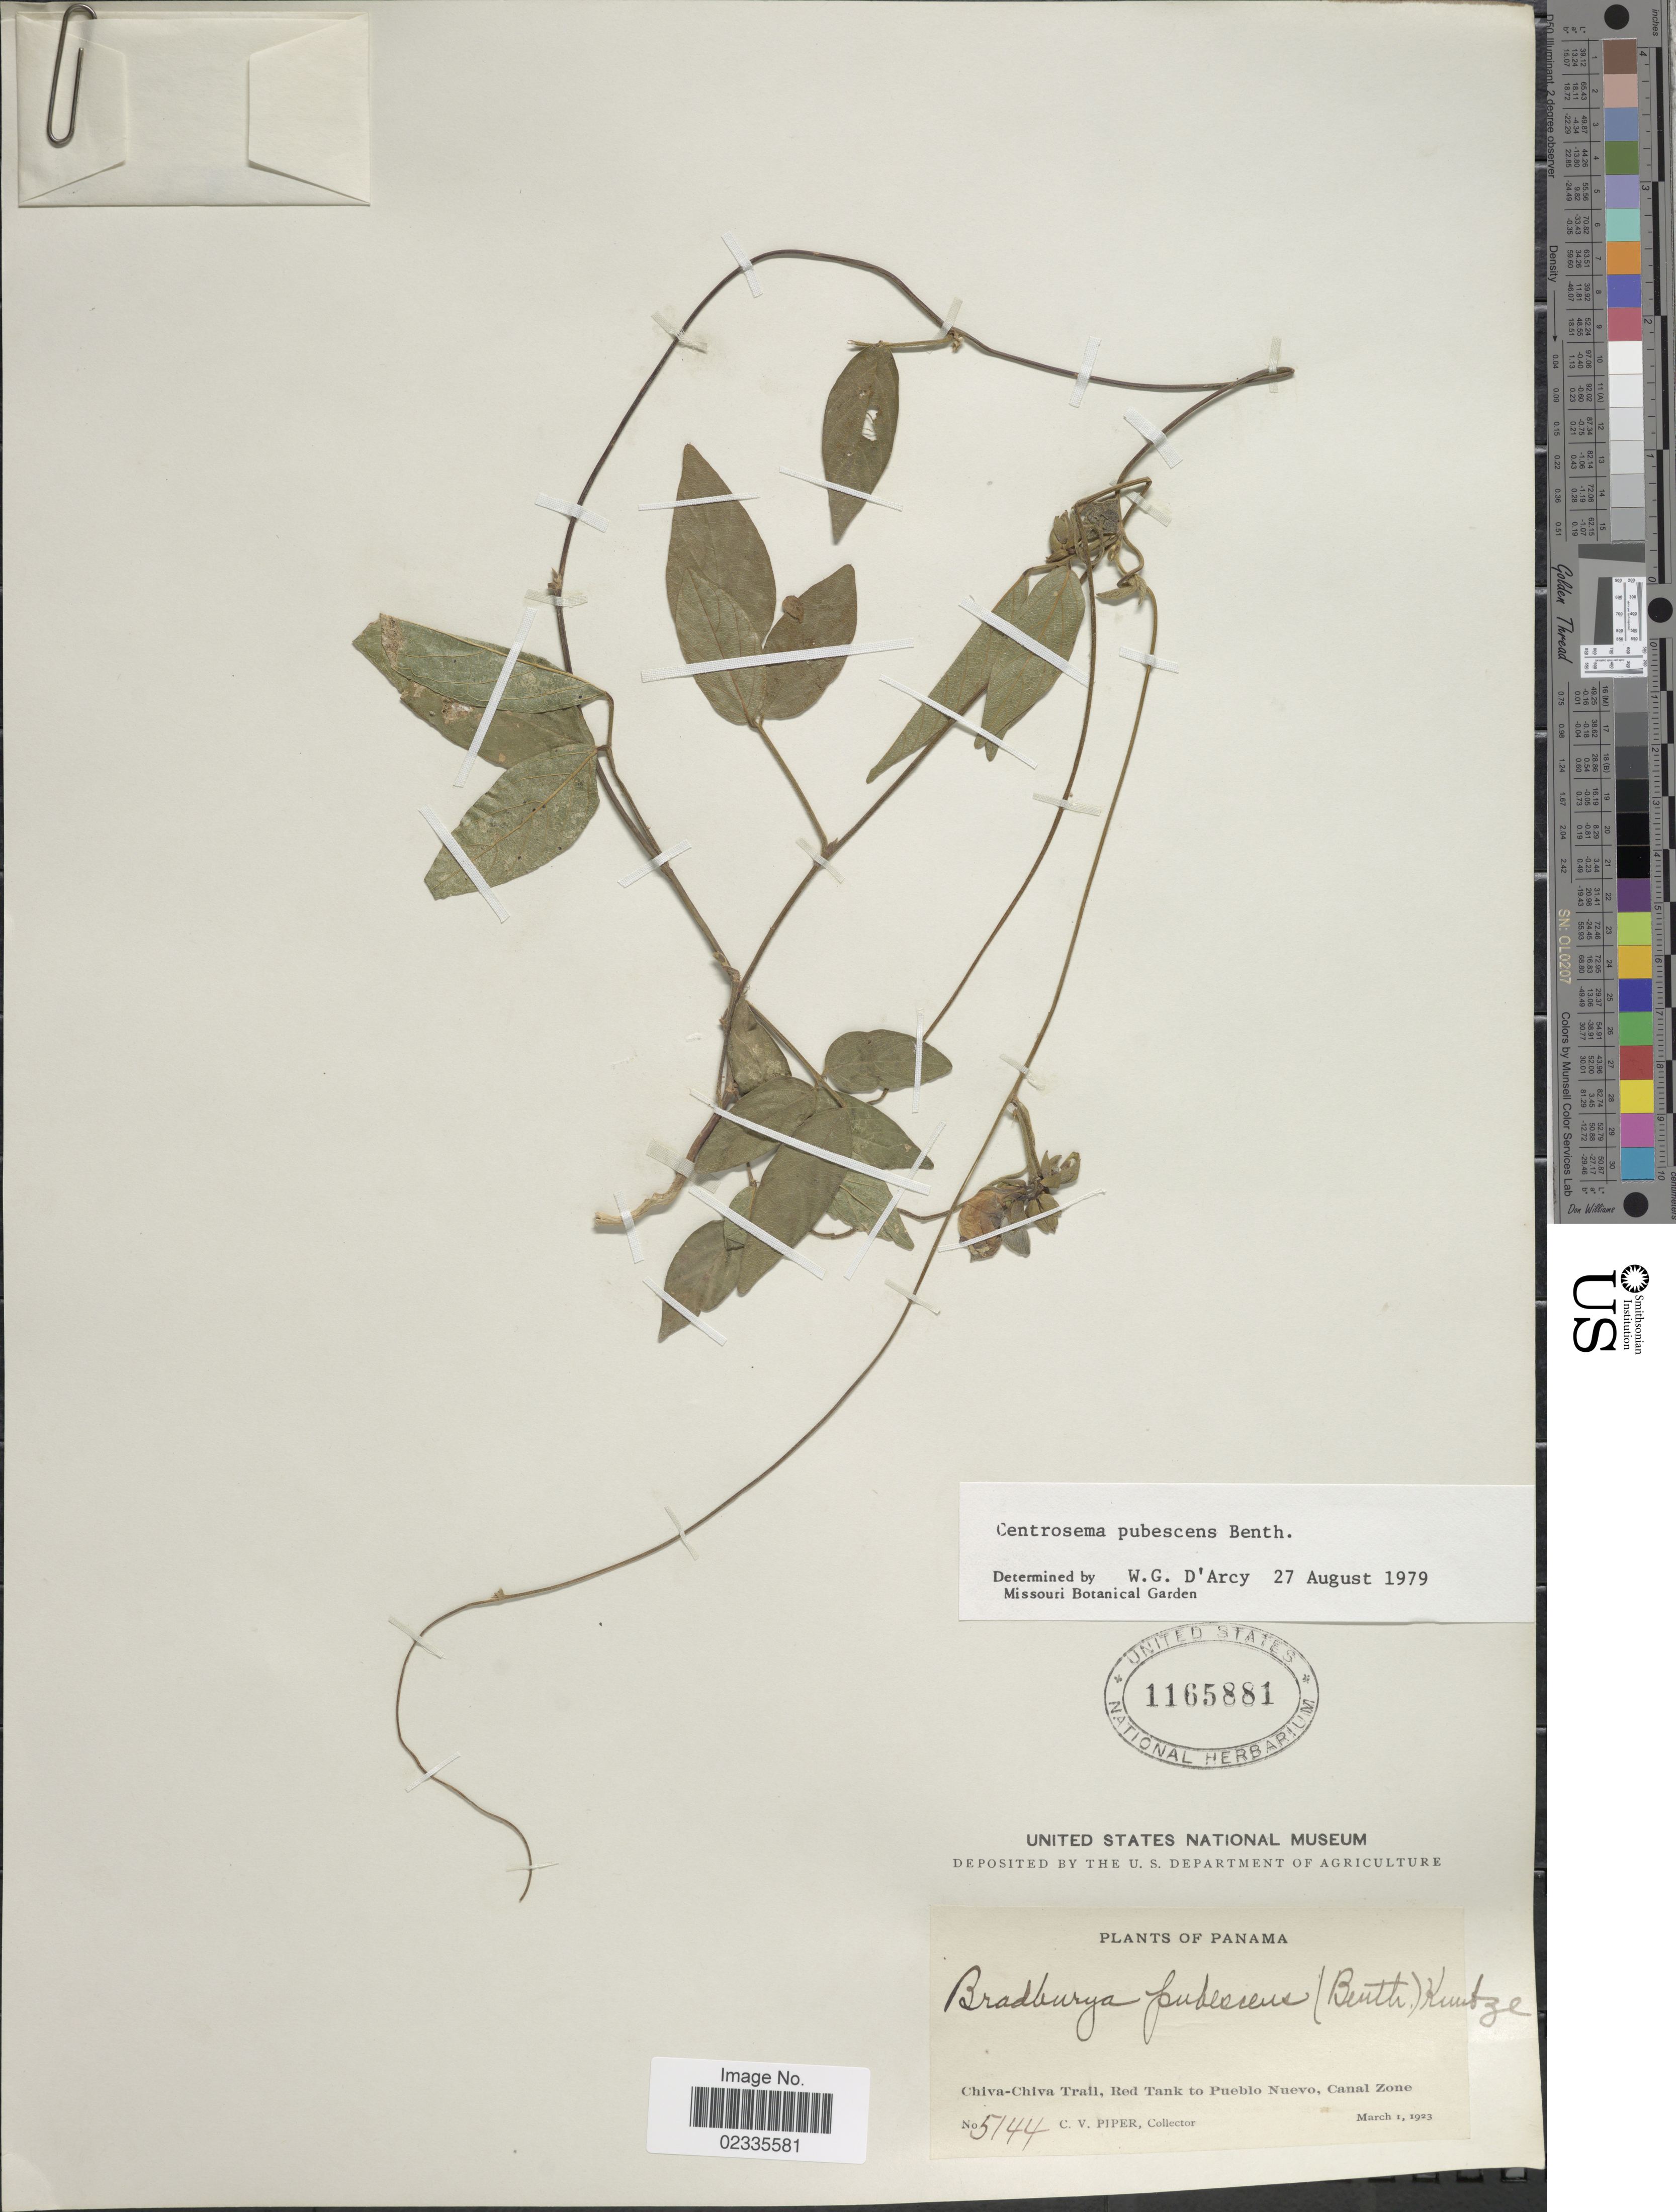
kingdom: Plantae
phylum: Tracheophyta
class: Magnoliopsida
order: Fabales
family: Fabaceae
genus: Centrosema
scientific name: Centrosema pubescens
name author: Benth.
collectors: C. V. Piper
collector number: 5144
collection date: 1923-03-01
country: Panama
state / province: Panamá / Panamá Oeste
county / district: Canal Zone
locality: Chiva-Chiva Trail, Red Tank to Pueblo Nuevo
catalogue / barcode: US 1165881